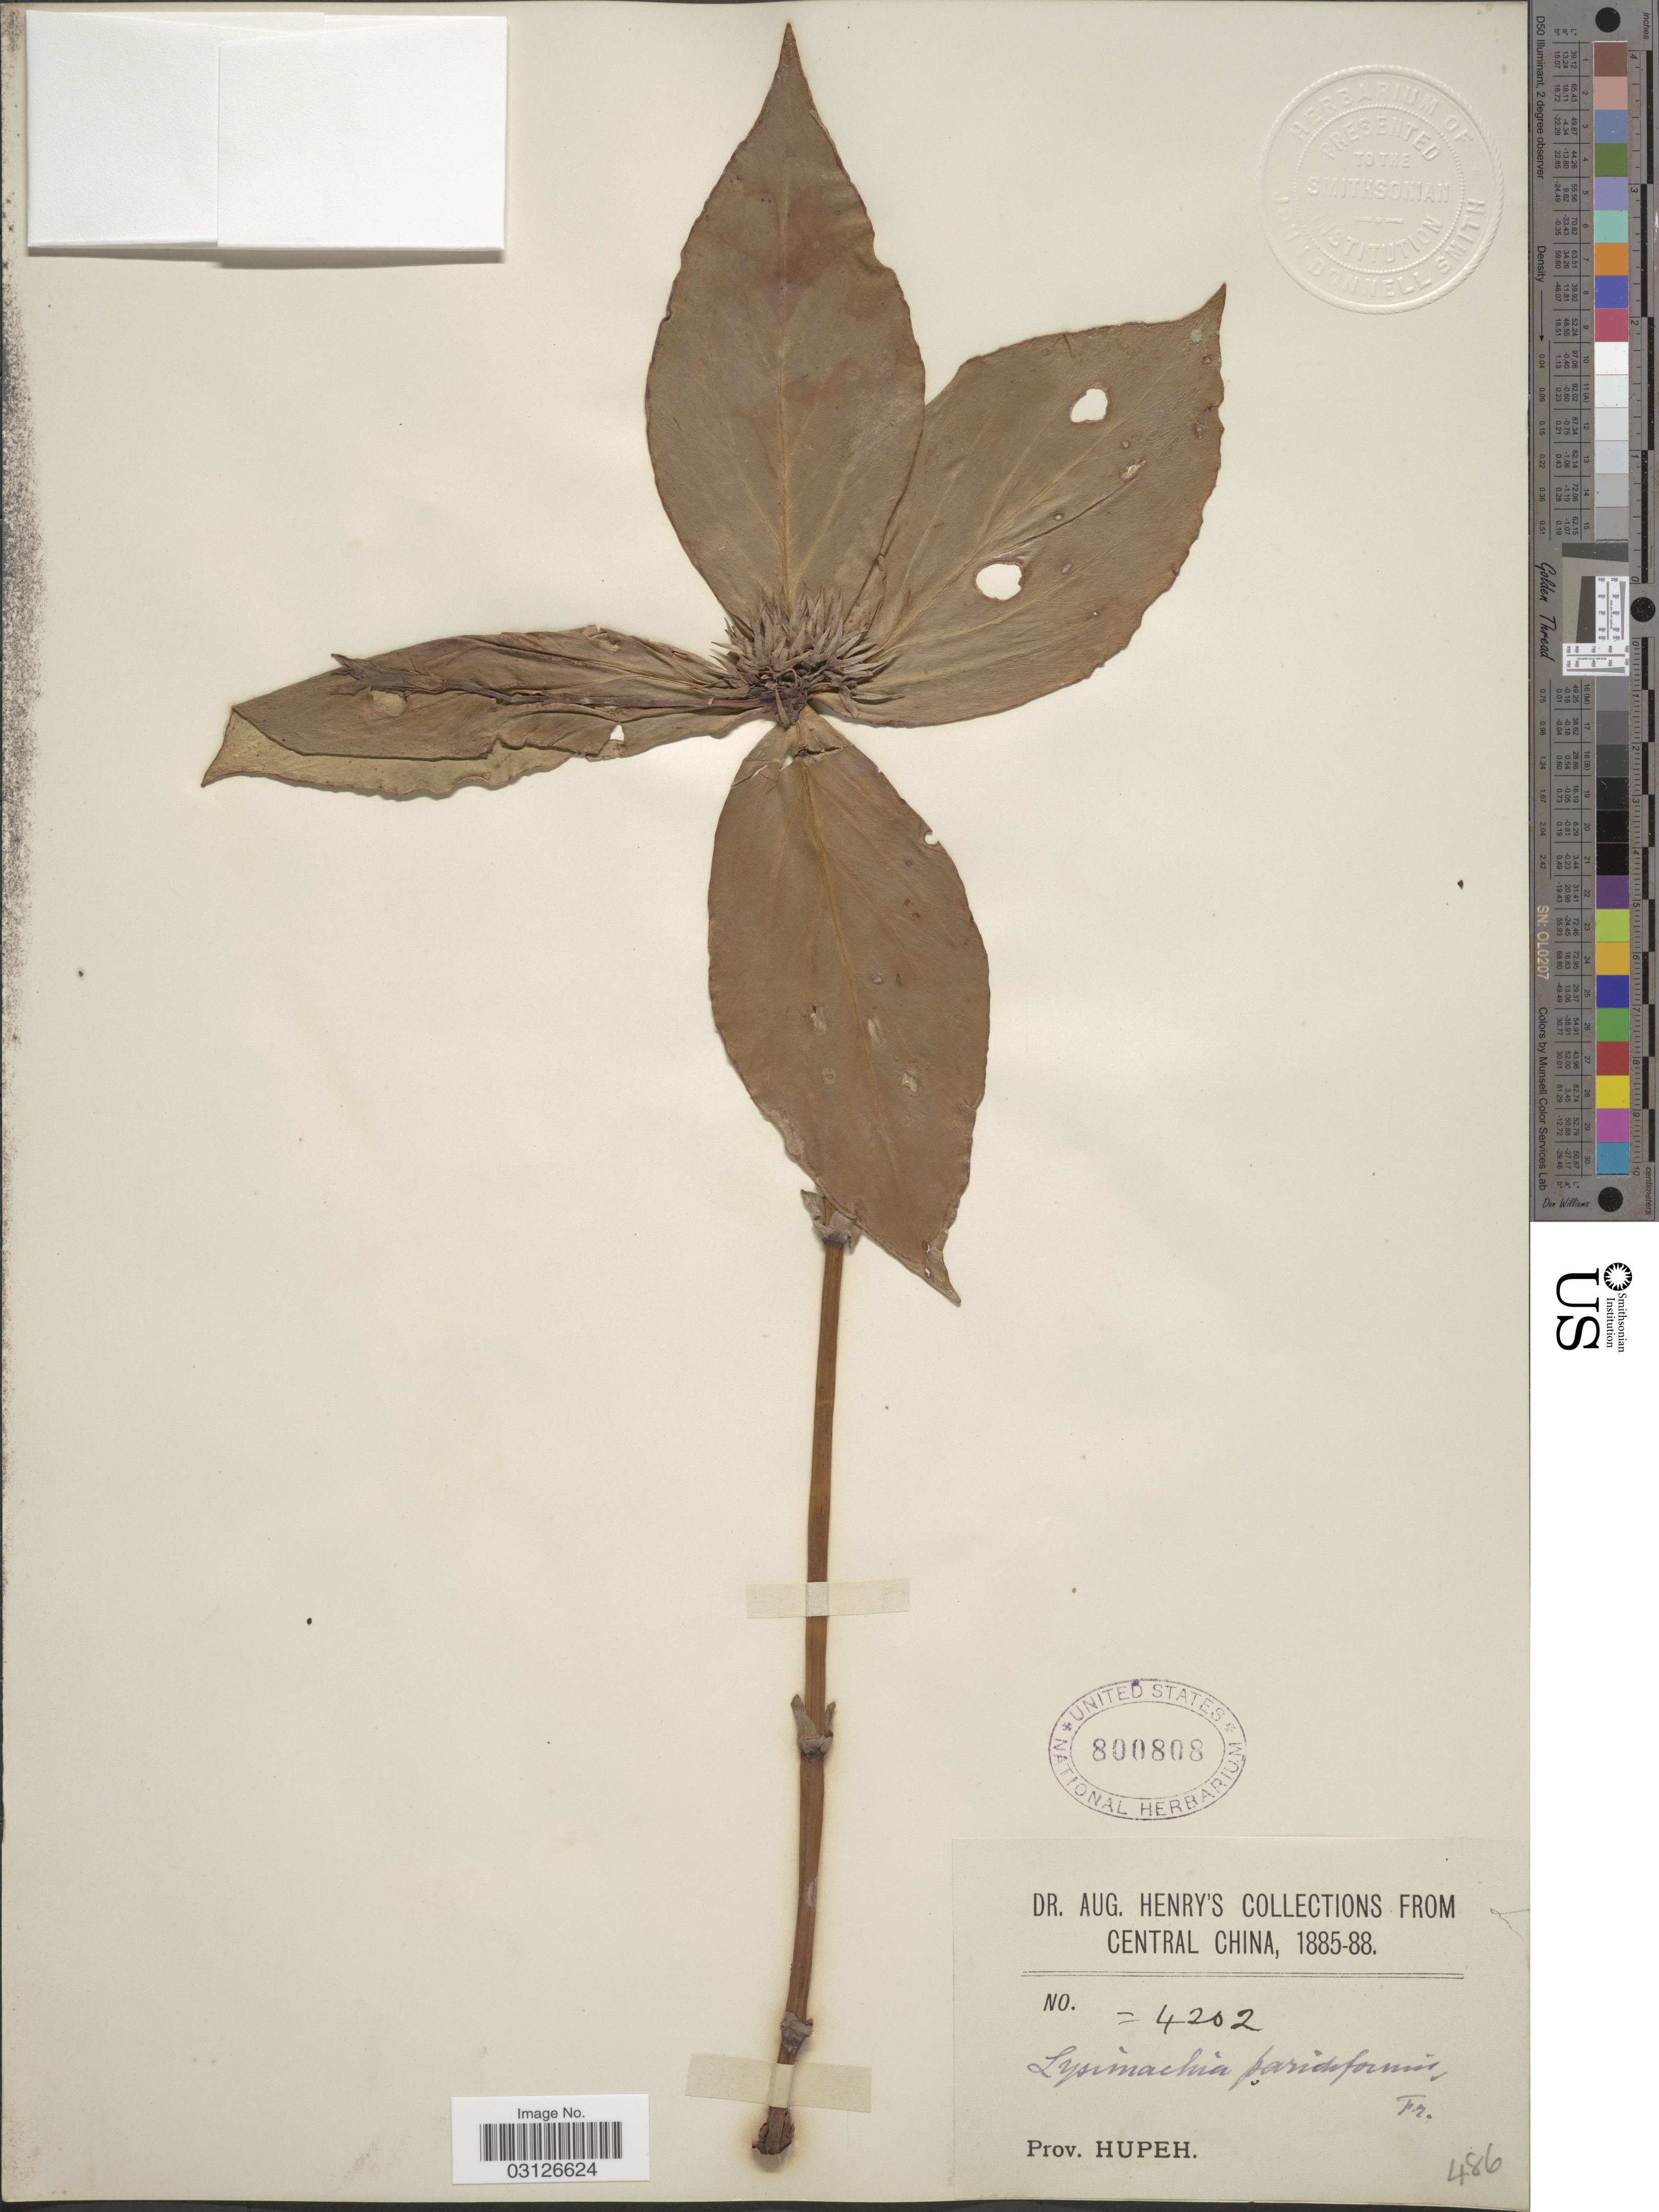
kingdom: Plantae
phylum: Tracheophyta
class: Magnoliopsida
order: Ericales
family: Primulaceae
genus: Lysimachia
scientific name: Lysimachia paridiformis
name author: Franch.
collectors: A. Henry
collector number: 4202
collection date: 1885/1888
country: China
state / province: Hubei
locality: Central China. Hupeh.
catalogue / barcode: US 800808